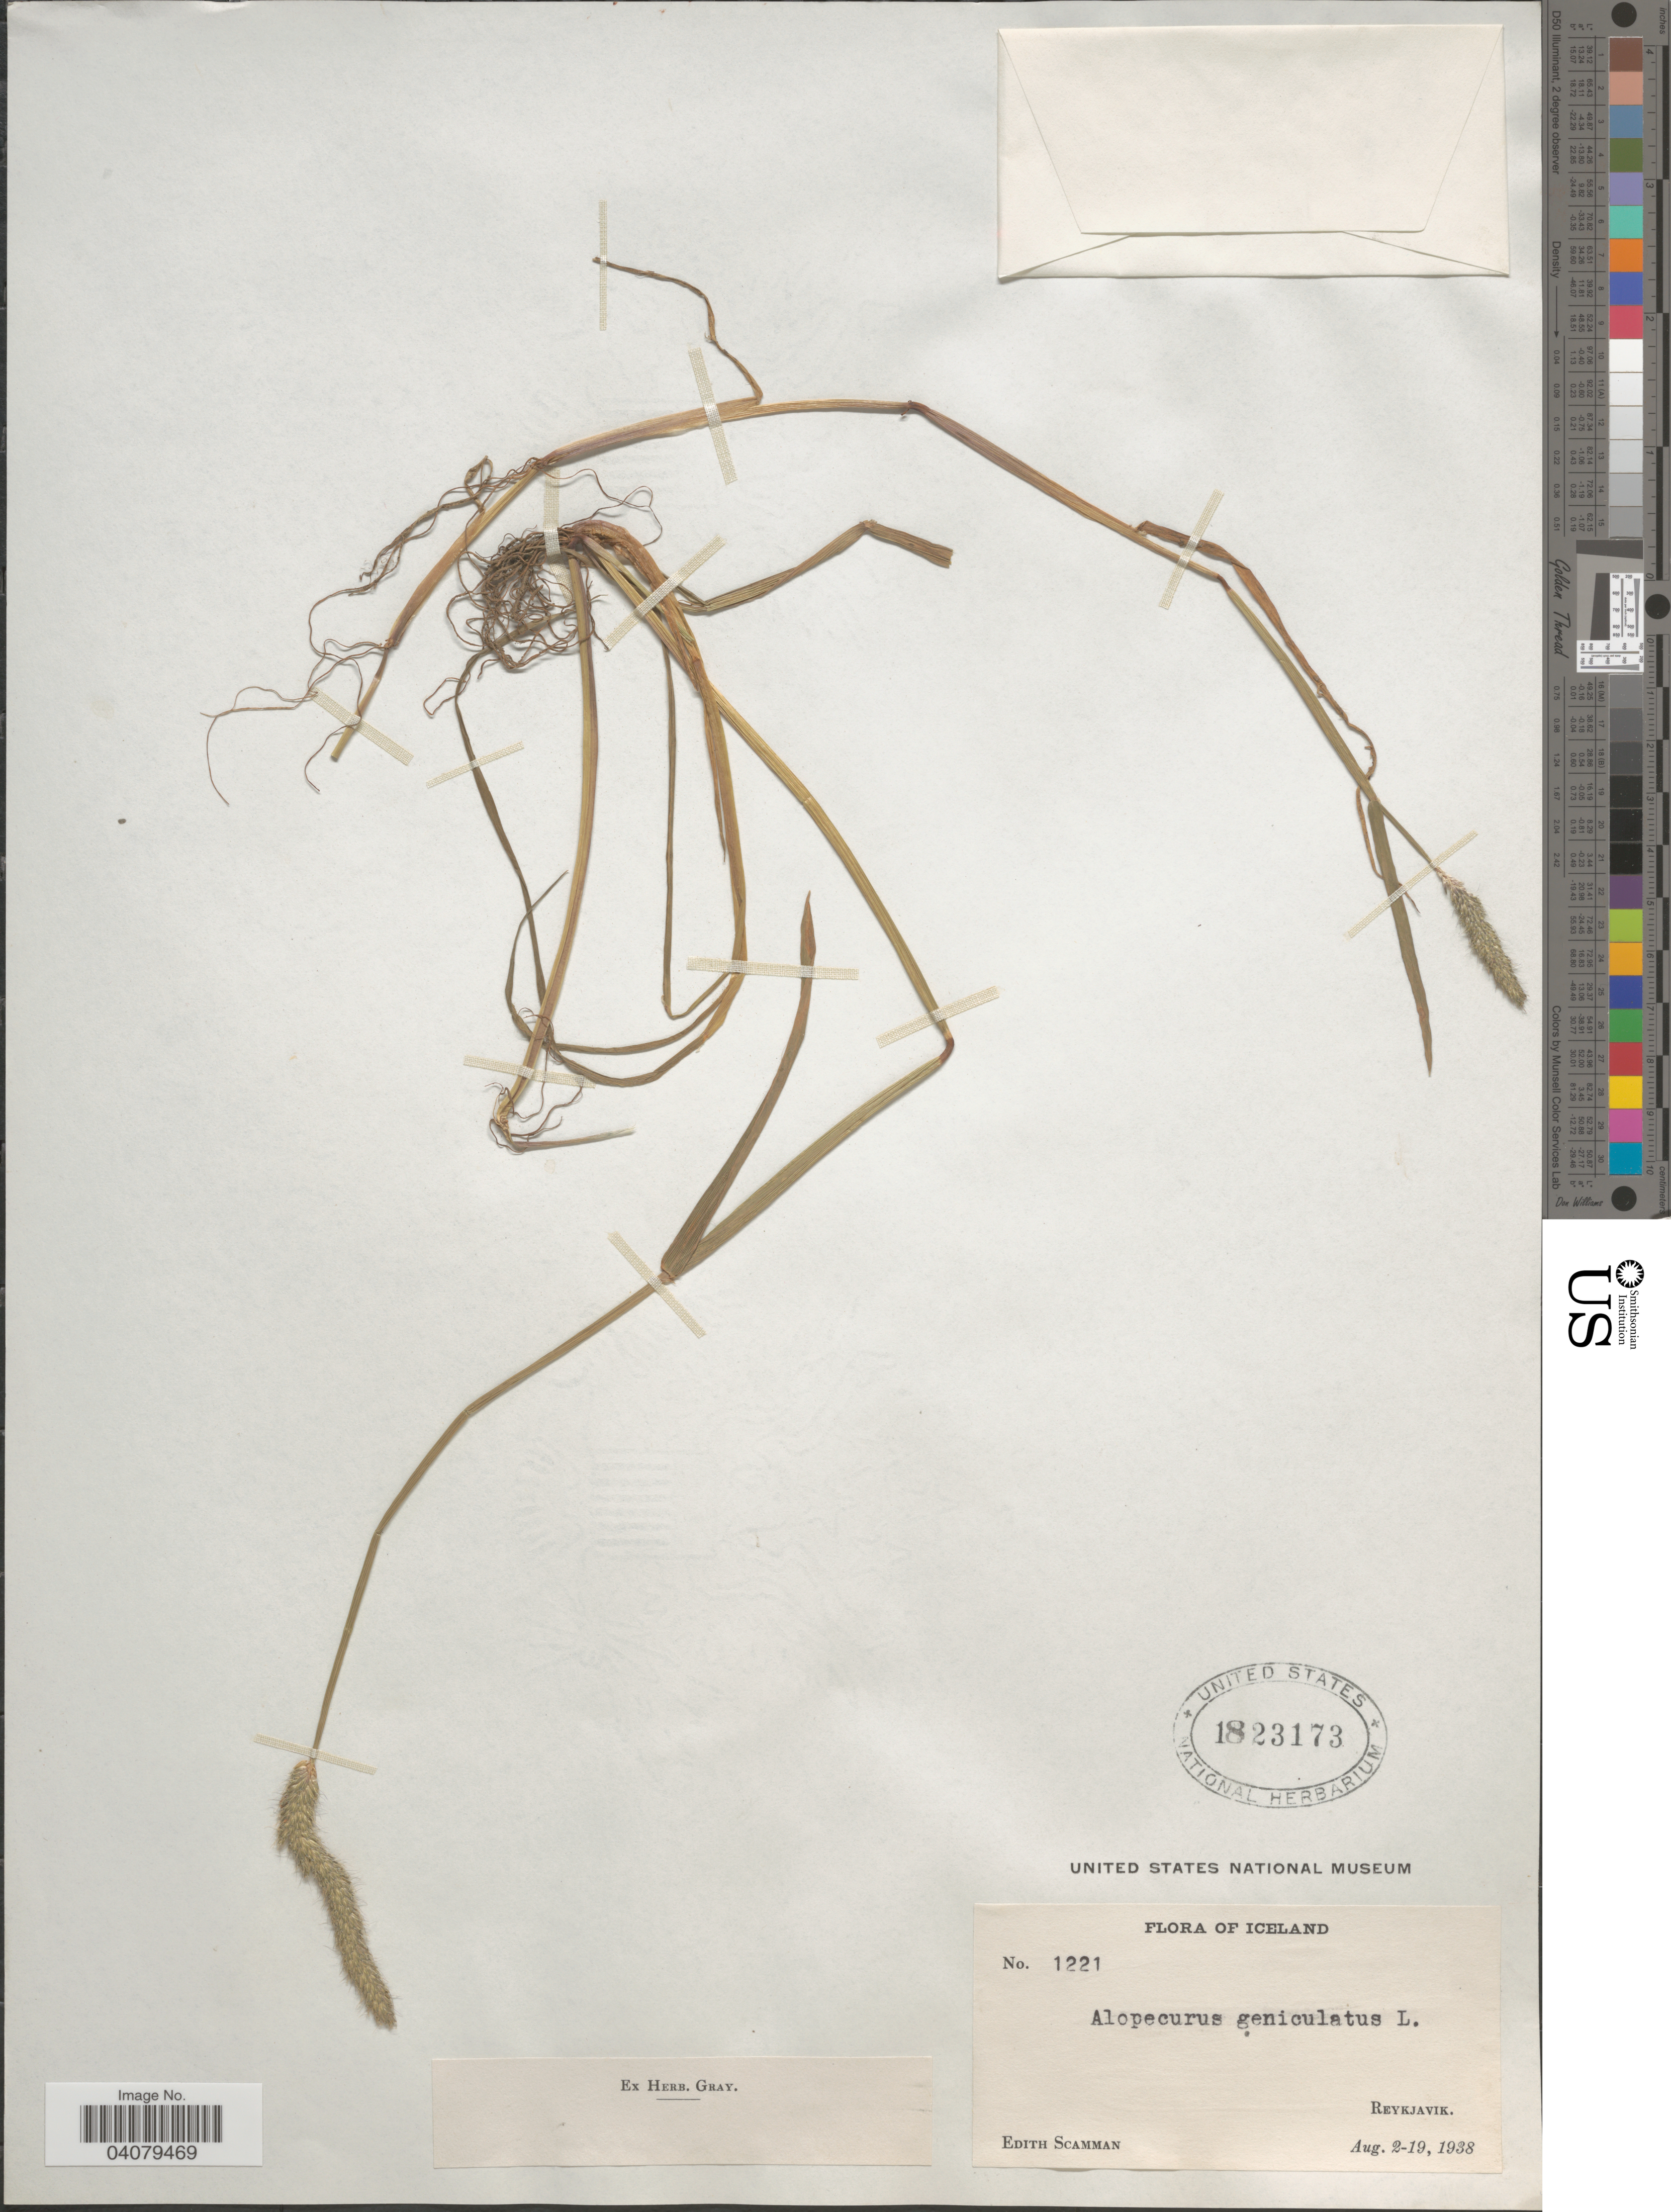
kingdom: Plantae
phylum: Tracheophyta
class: Liliopsida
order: Poales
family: Poaceae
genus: Alopecurus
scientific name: Alopecurus geniculatus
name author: L.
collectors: E. Scamman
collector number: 1221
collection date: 1938-08-02/1938-08-19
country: Iceland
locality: Reykjavik.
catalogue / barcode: US 1823173